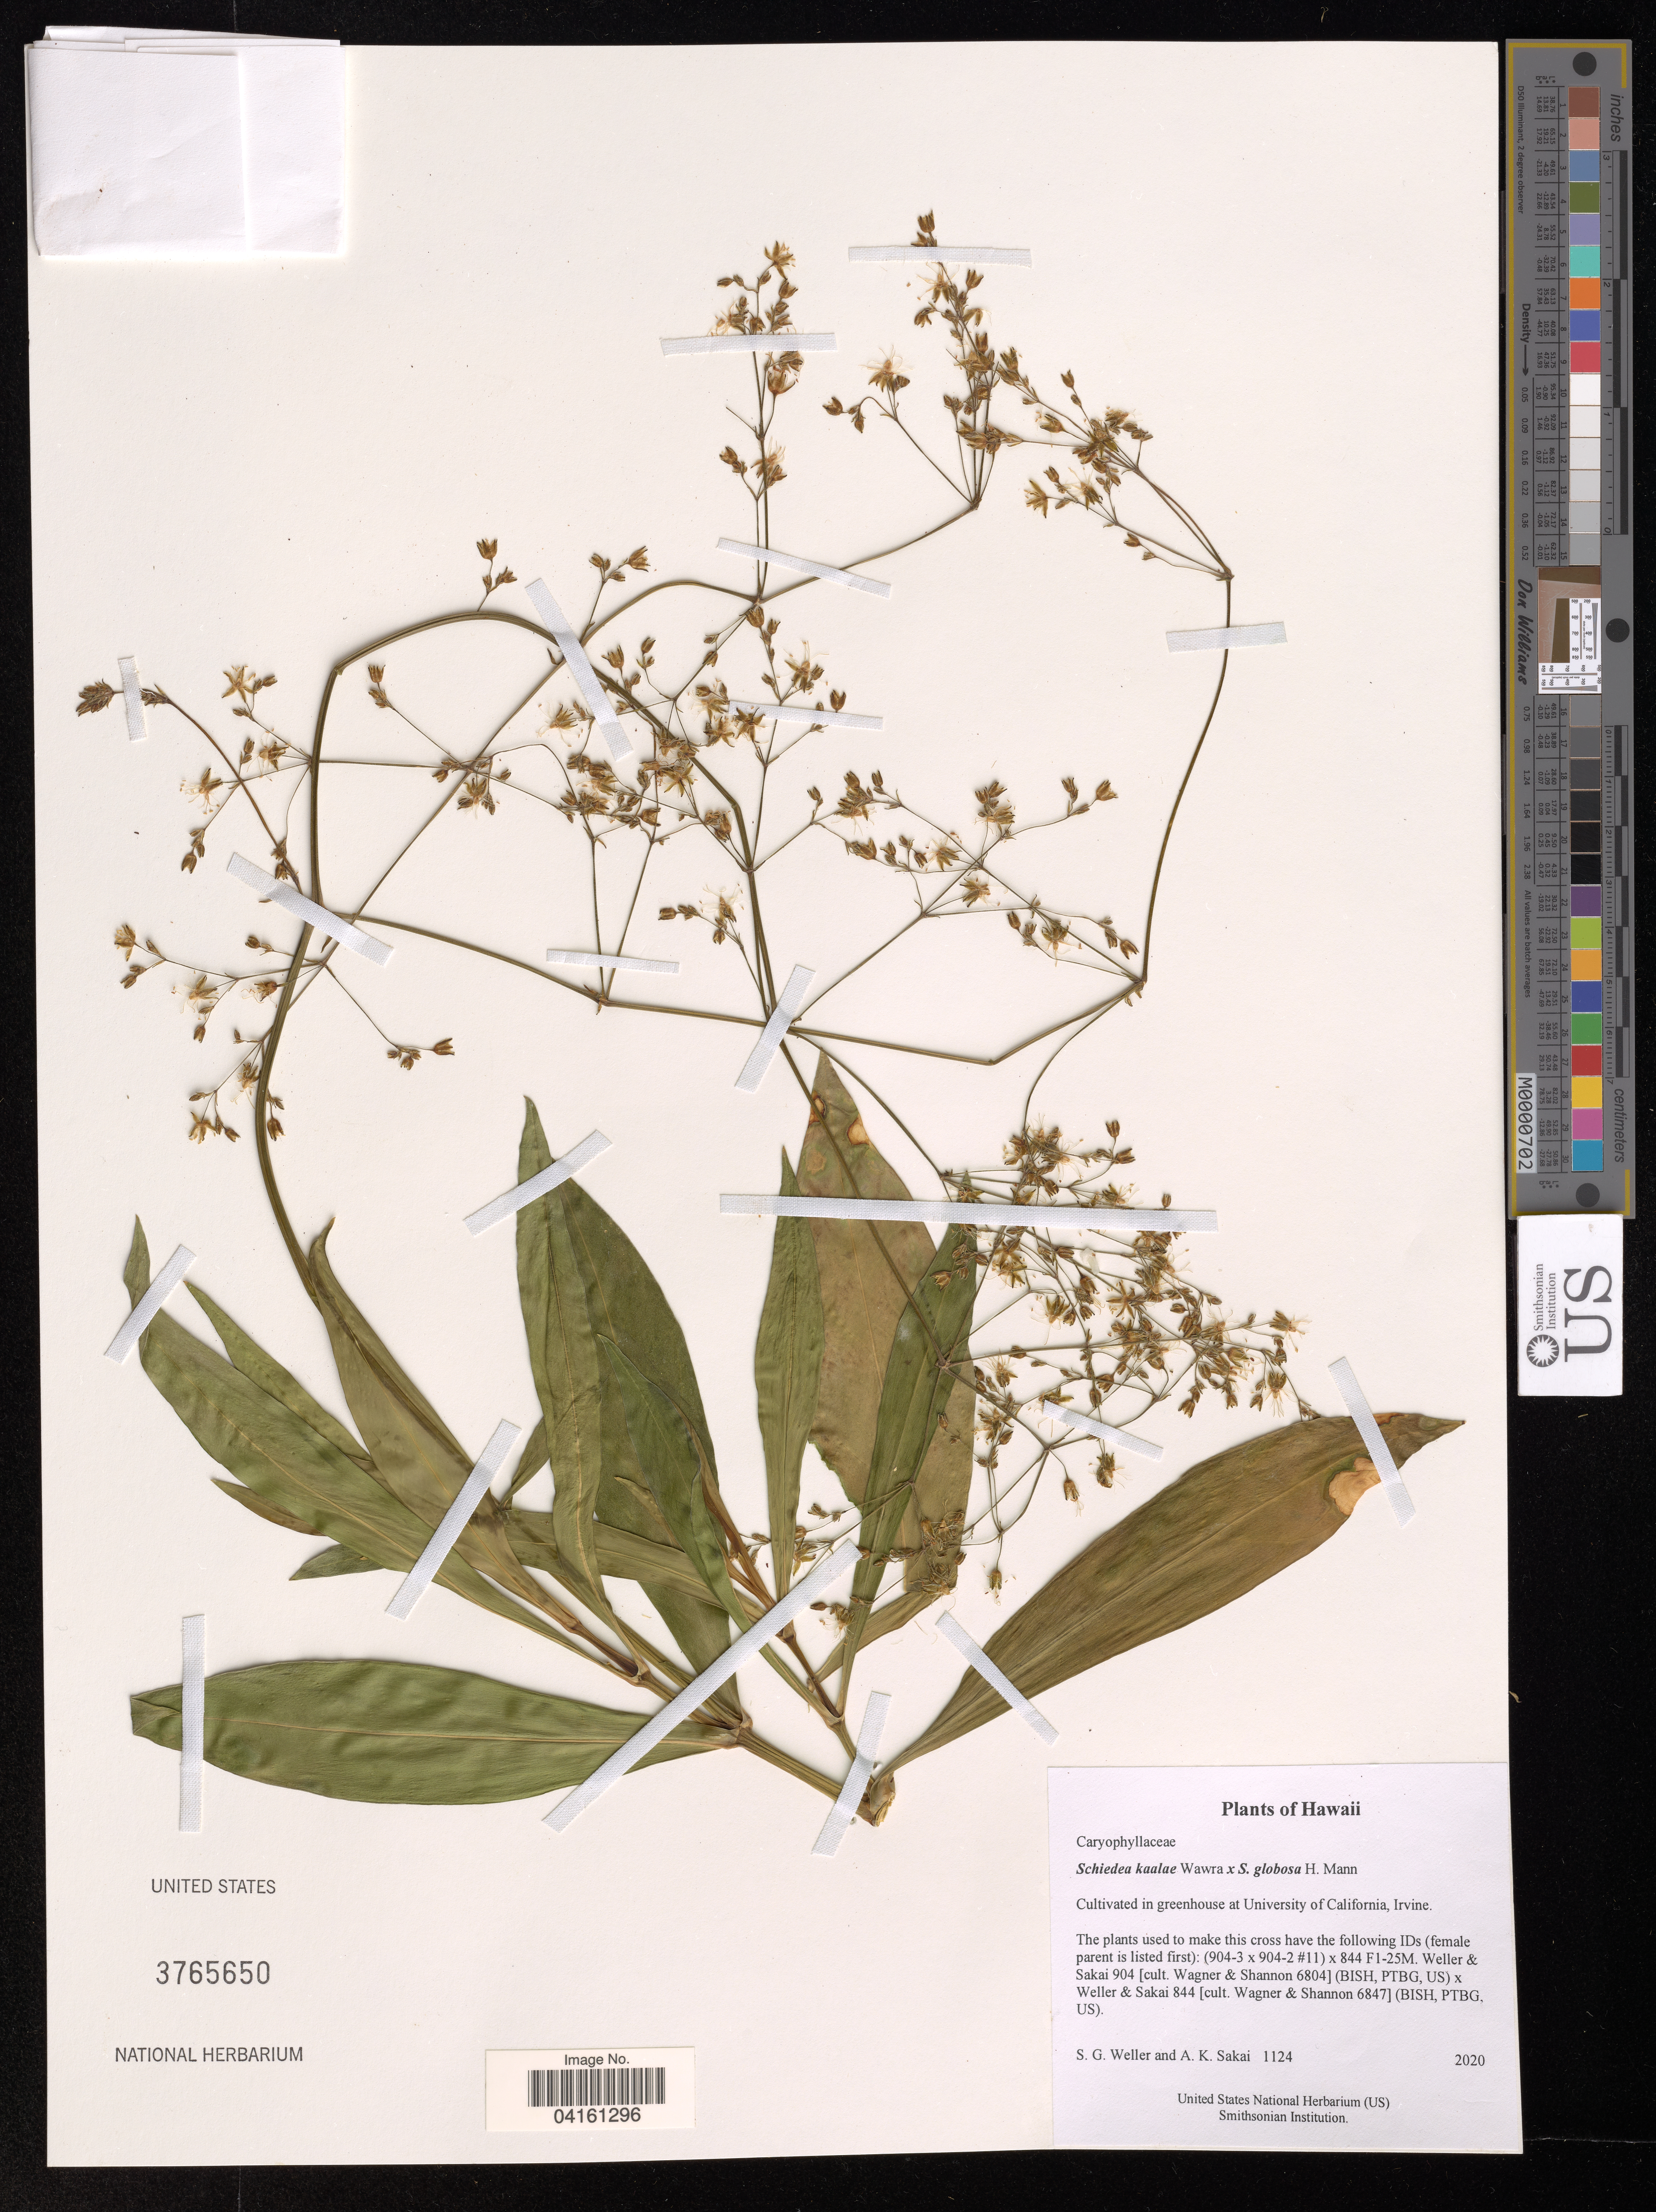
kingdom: Plantae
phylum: Tracheophyta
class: Magnoliopsida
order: Caryophyllales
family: Caryophyllaceae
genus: Schiedea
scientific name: Schiedea globosa x S. kaalae Wawra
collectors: S. G. Weller & A. Sakai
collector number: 1124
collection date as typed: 2020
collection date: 2020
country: United States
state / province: California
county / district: Orange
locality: Cultivated in greenhouse at University of California, Irvine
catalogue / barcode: US 3765650